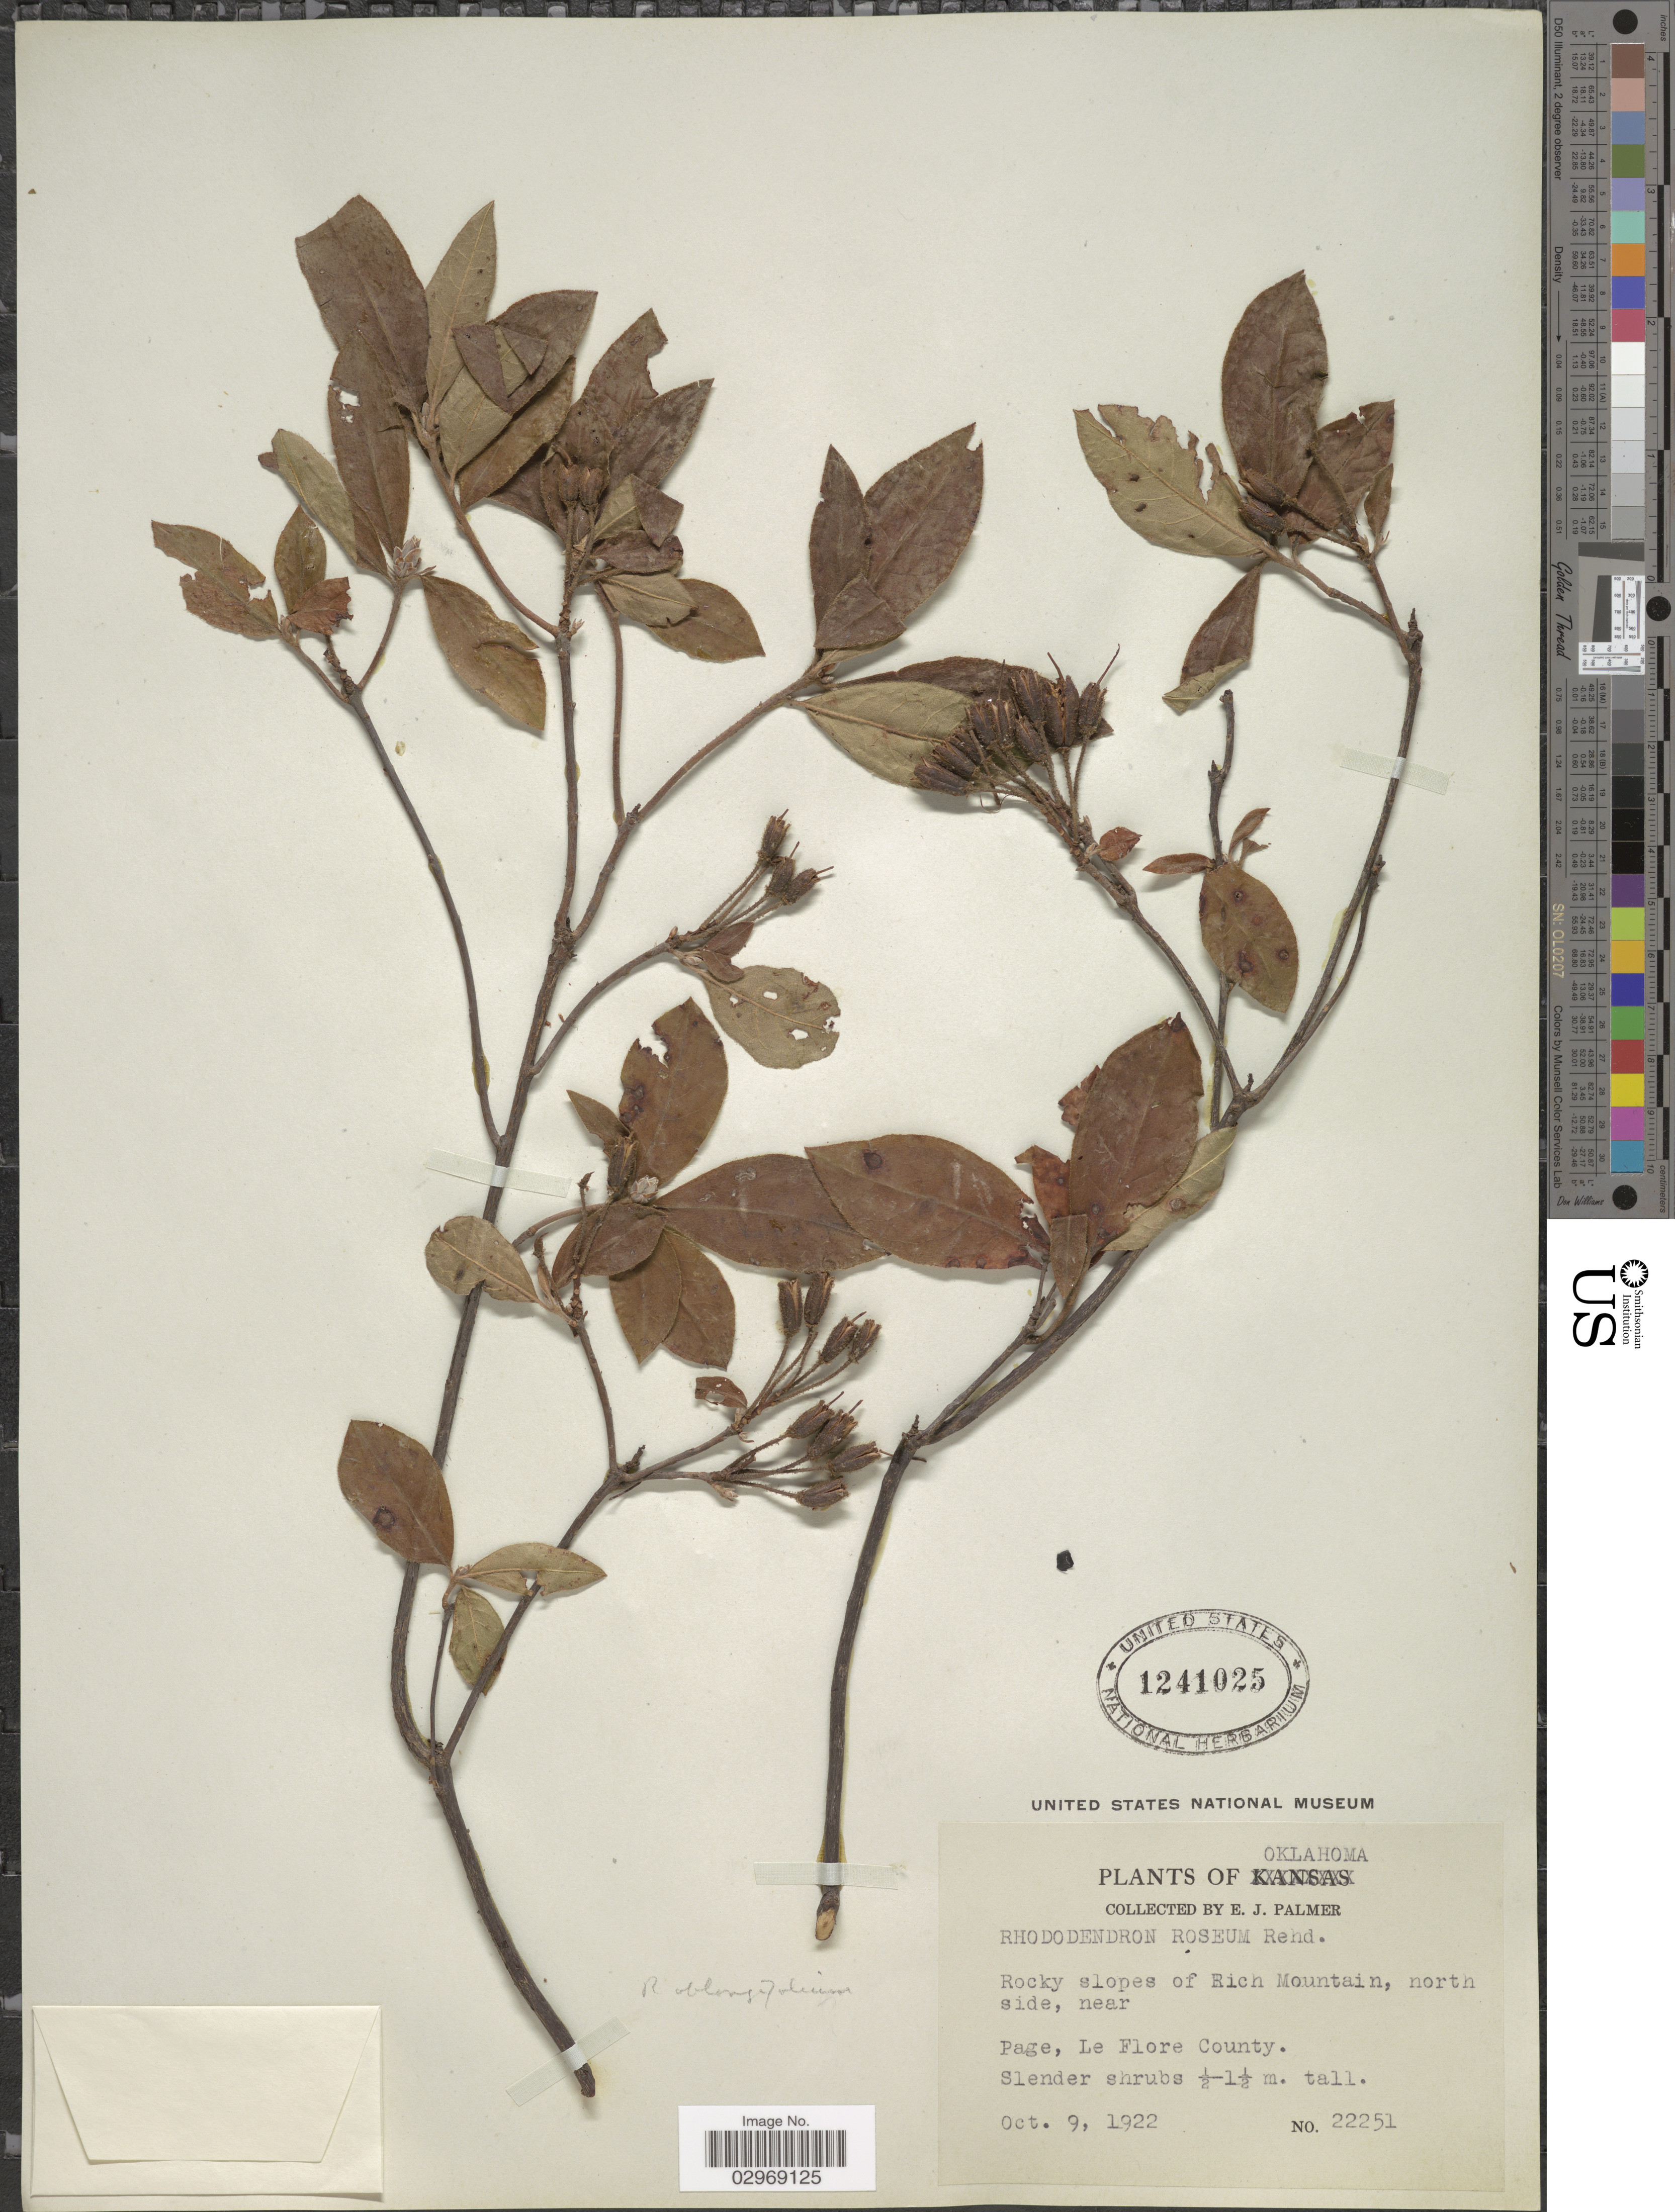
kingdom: Plantae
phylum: Tracheophyta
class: Magnoliopsida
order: Ericales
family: Ericaceae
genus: Rhododendron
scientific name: Rhododendron oblongifolium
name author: (Small) Millais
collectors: E. J. Palmer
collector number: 22251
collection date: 1922-10-09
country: United States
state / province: Oklahoma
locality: Rocky slopes of Rich Mountain, north side, near Page, Le Flore County.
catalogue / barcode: US 1241025